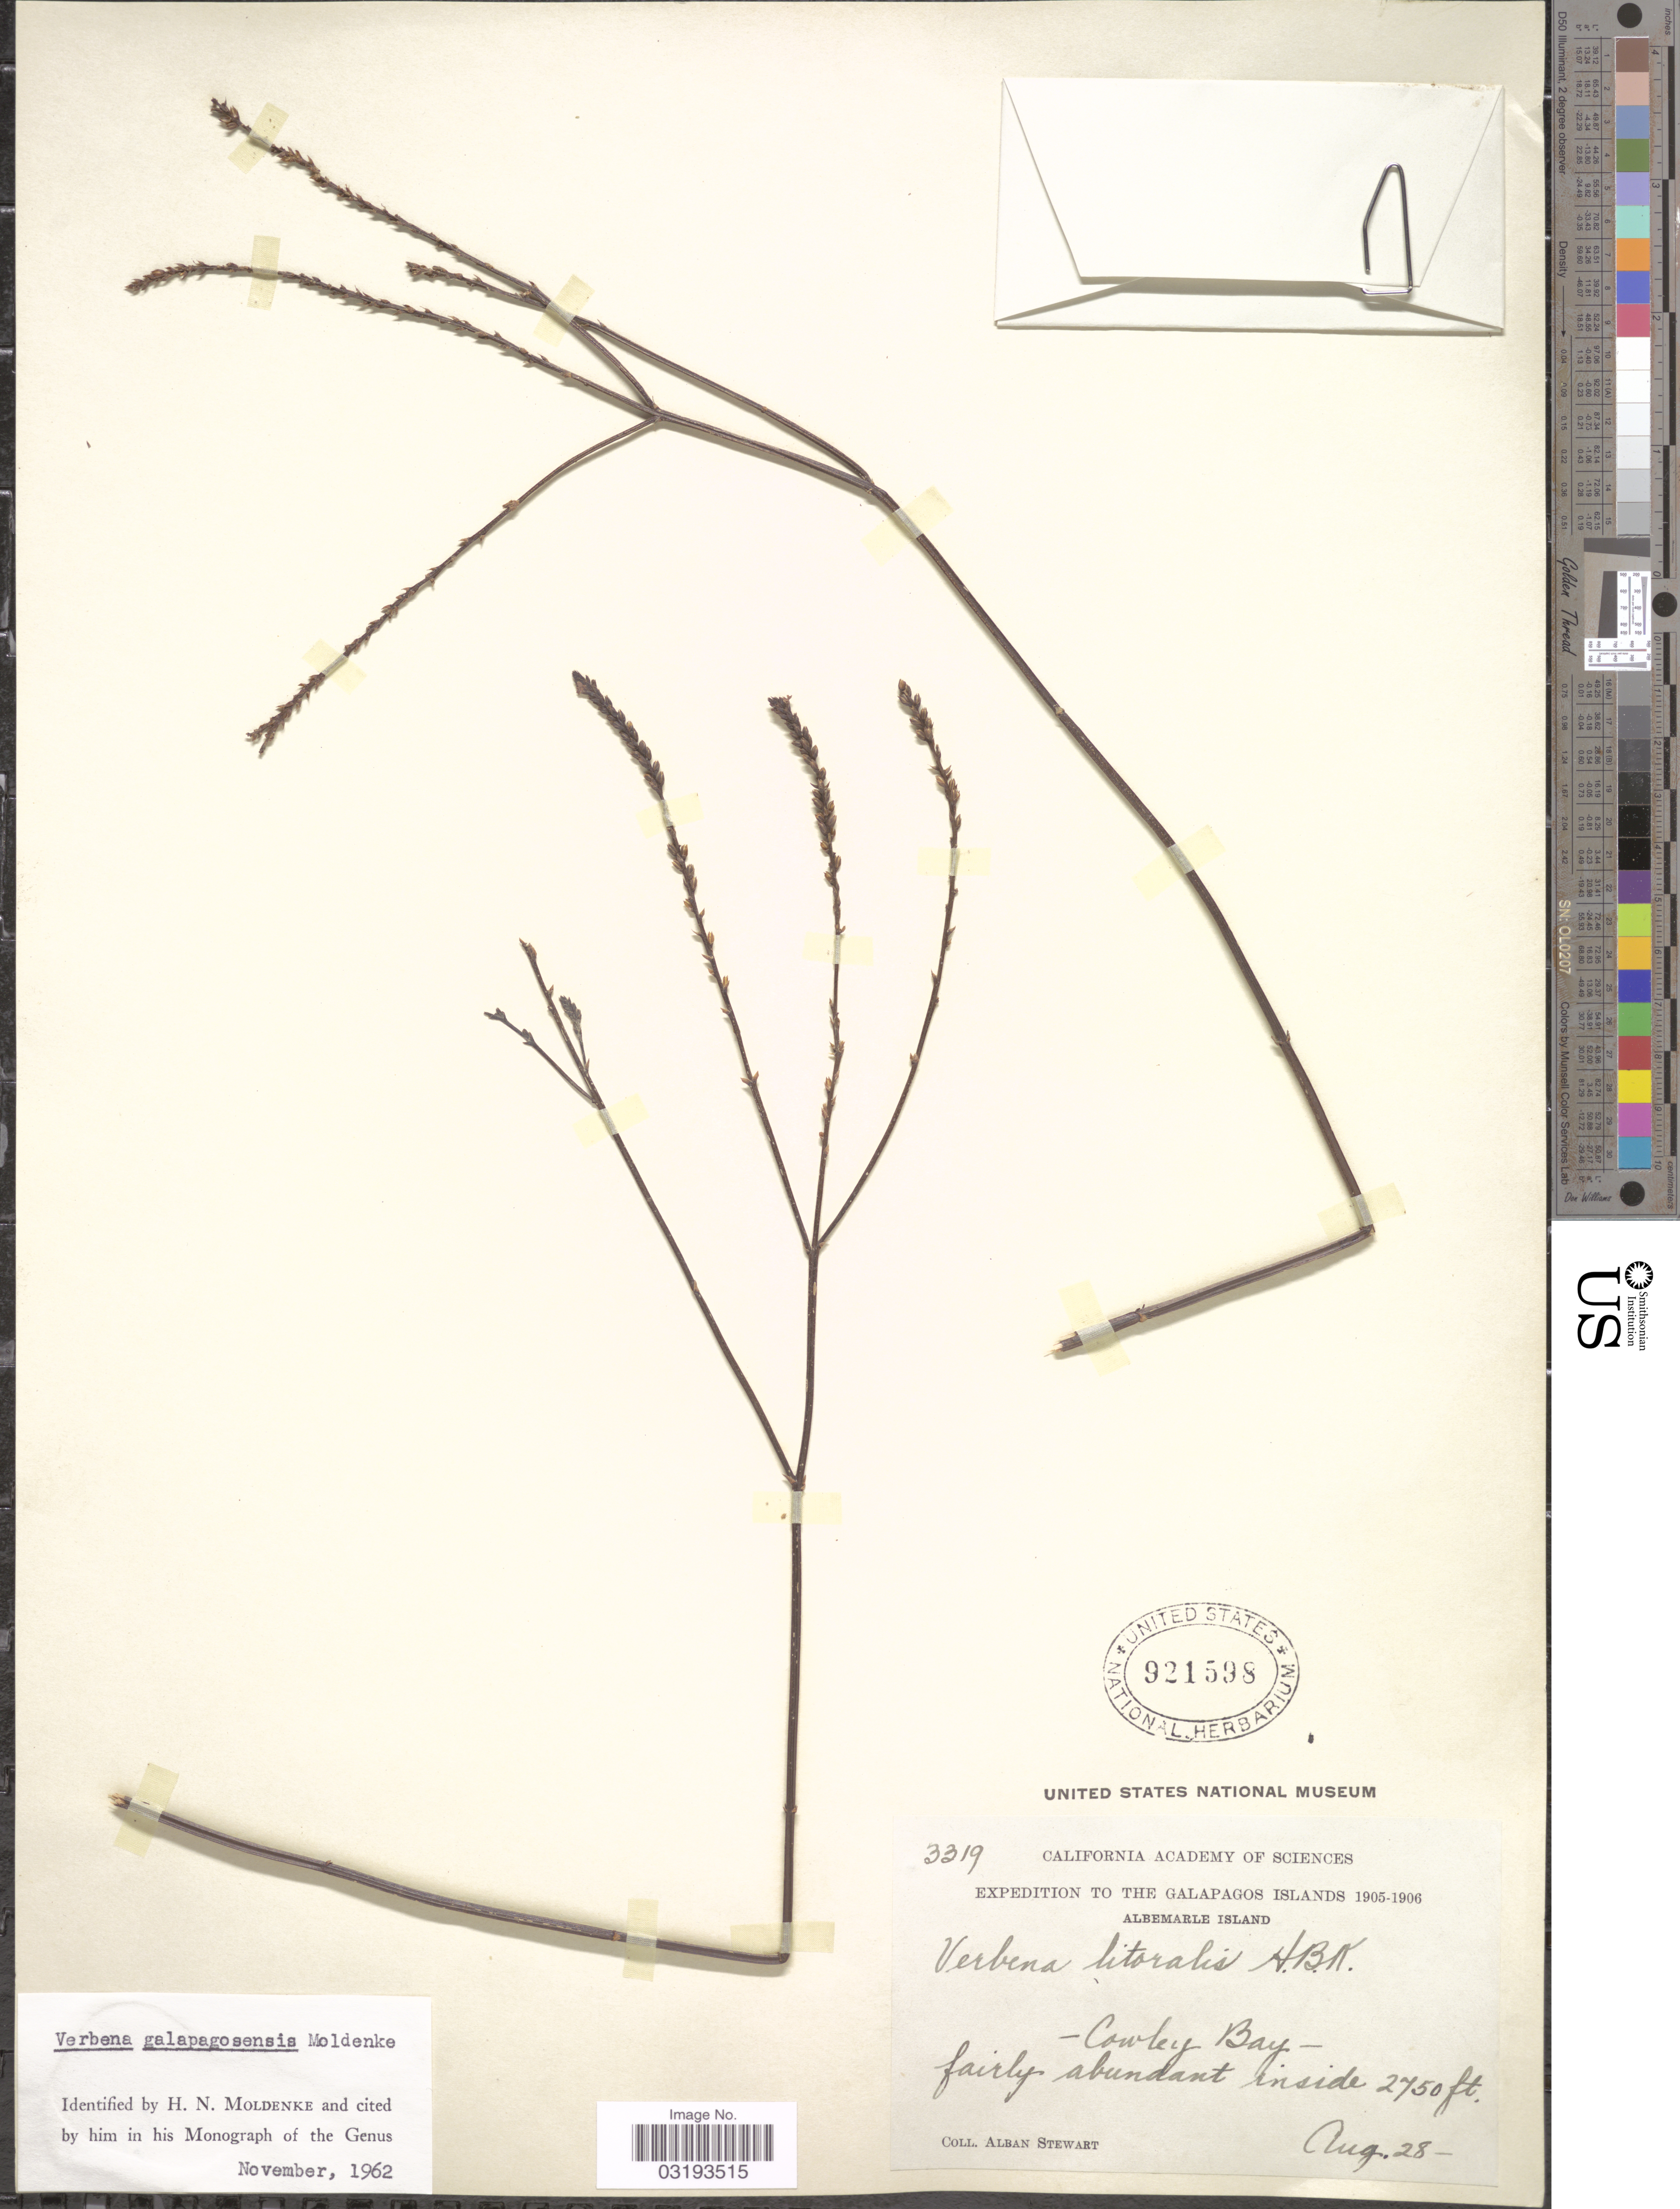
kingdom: Plantae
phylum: Tracheophyta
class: Magnoliopsida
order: Lamiales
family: Verbenaceae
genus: Verbena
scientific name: Verbena galapagosensis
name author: Moldenke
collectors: A. Stewart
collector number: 3319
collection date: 1905-08-28/1906-08-28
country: Ecuador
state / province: Colón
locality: The Galapagos Islands. Albemarle Island. Cowley Bay.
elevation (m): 838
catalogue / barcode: US 921598